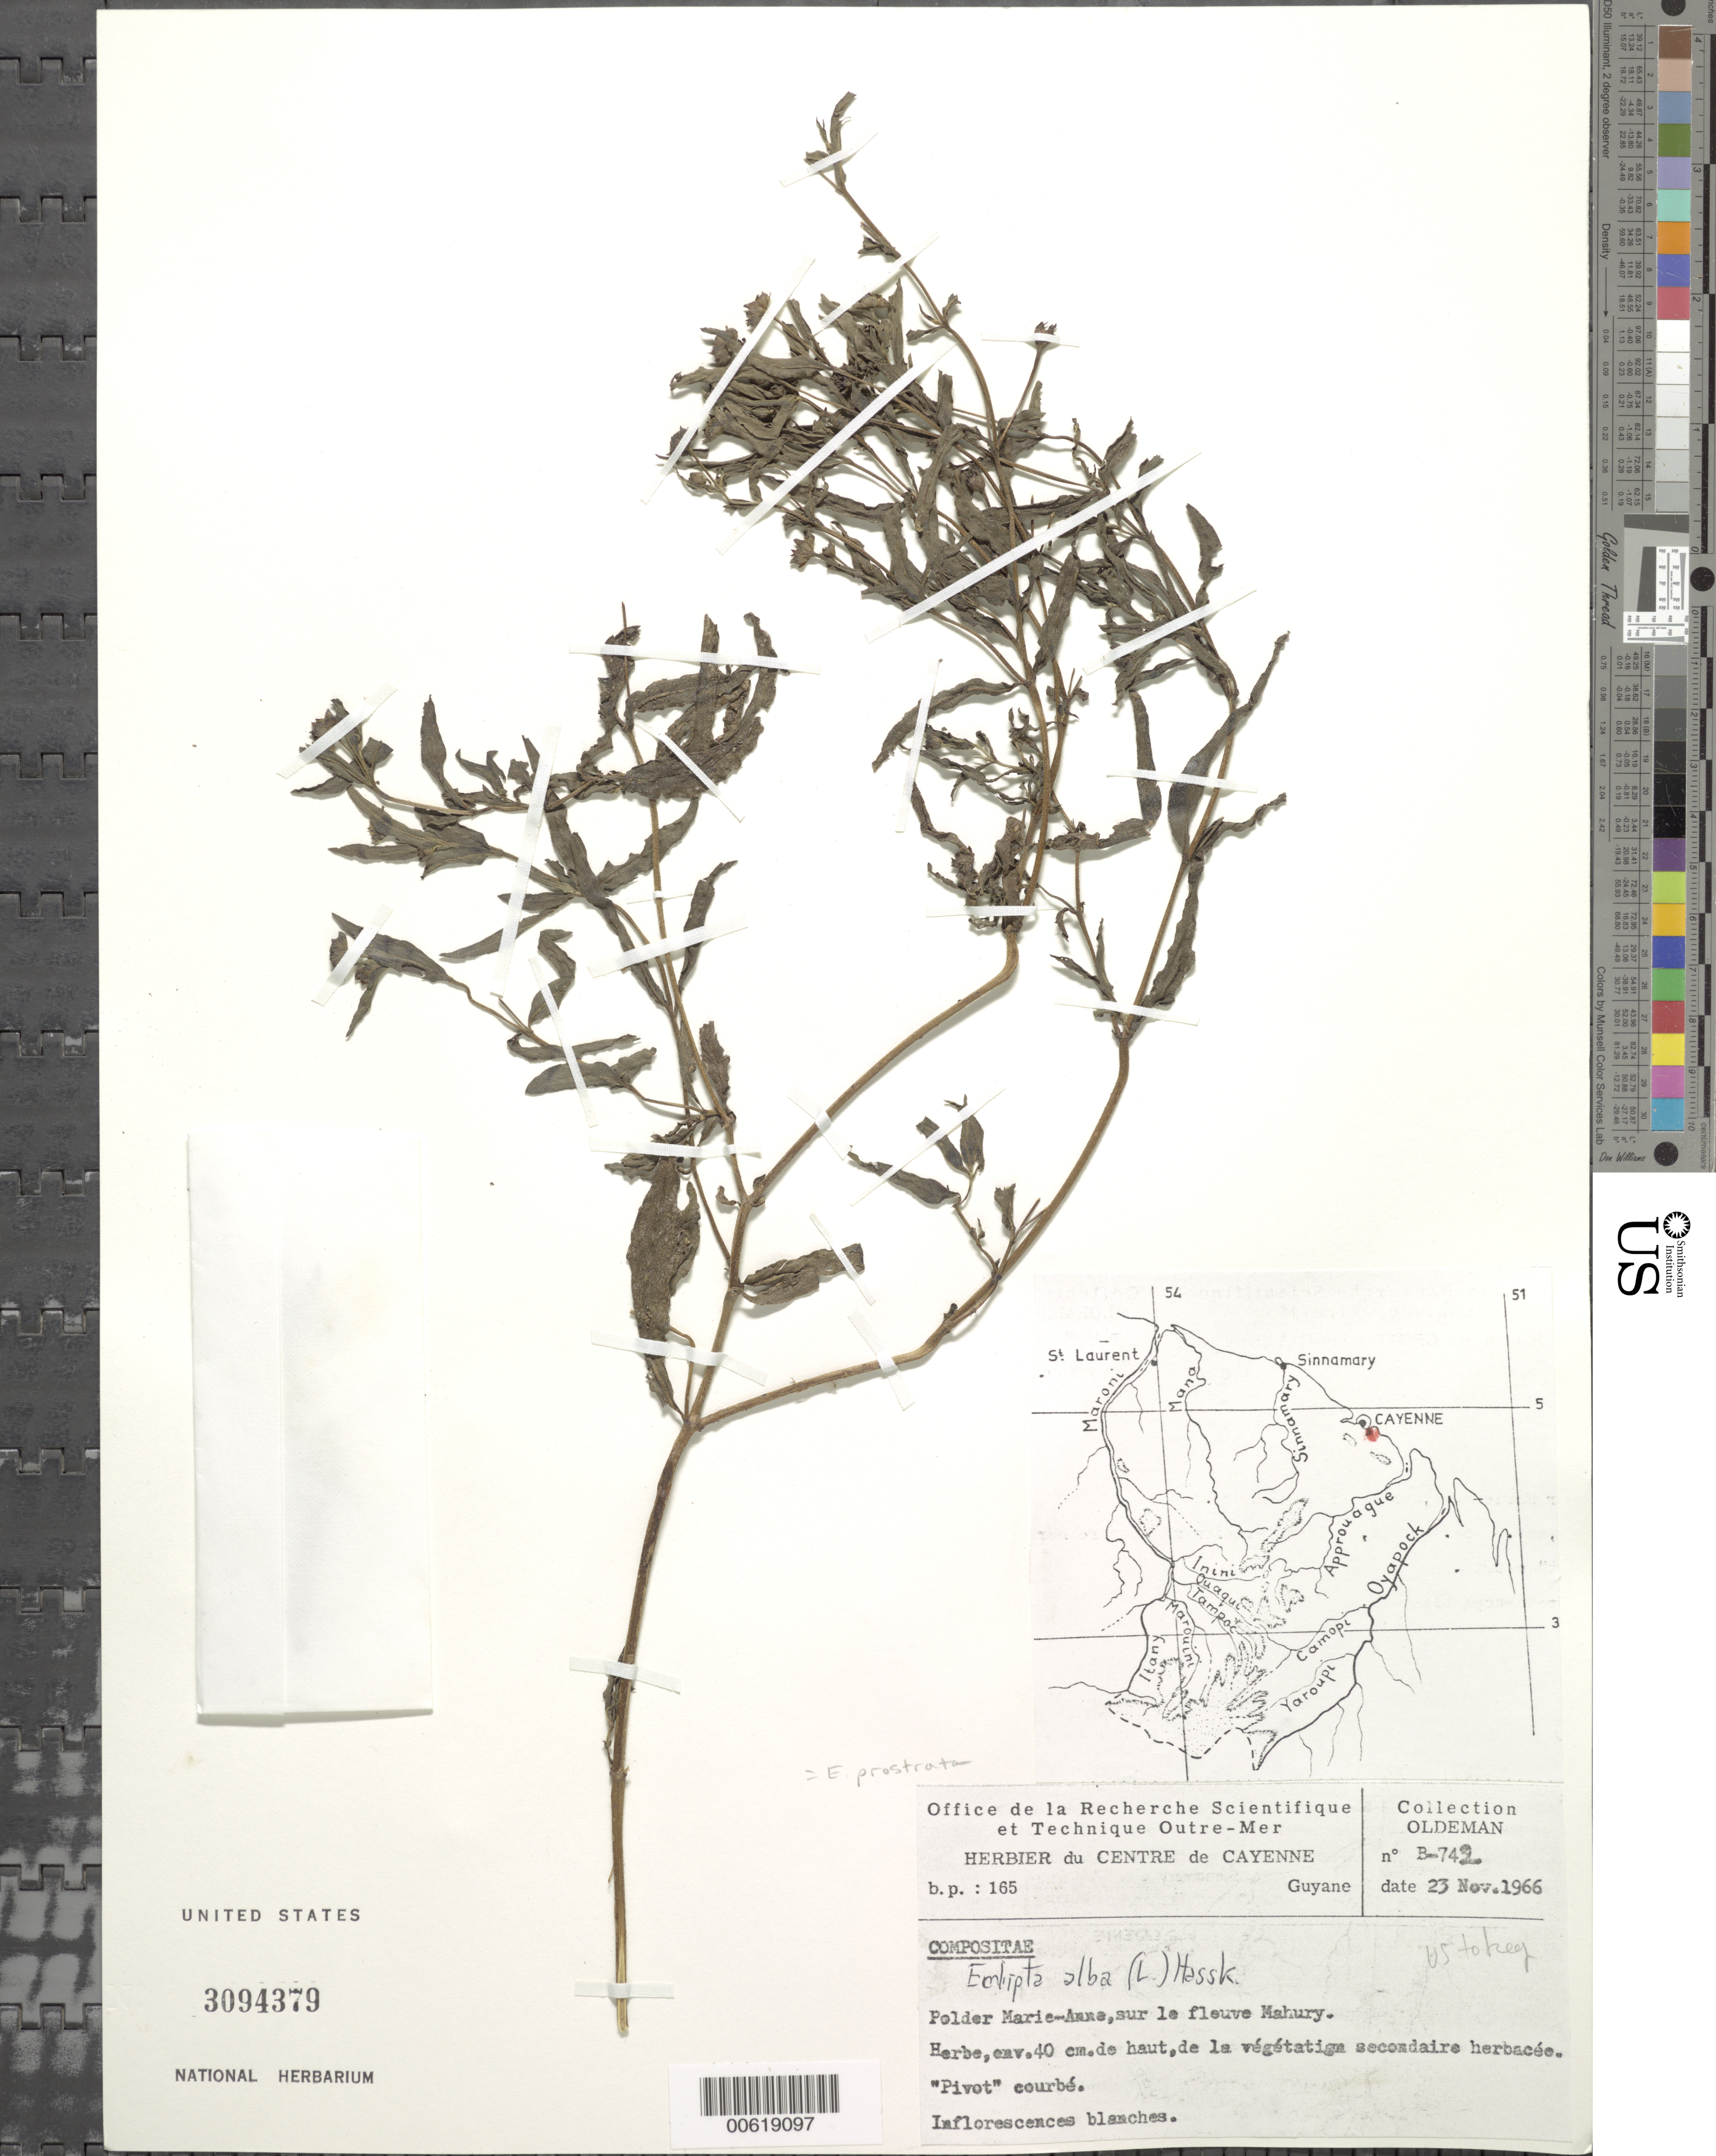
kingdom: Plantae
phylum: Tracheophyta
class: Magnoliopsida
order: Asterales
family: Asteraceae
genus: Eclipta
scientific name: Eclipta prostrata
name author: (L.) L.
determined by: Funk, Vicki A., (BOT), Smithsonian Institution - National Museum of Natural History (UNITED STATES)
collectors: R. Oldeman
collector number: B 742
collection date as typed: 23-Nov-66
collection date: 1966-11-23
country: French Guiana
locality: Polder Marie-Anne, sur le fleuve Mahury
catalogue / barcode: US 3094379